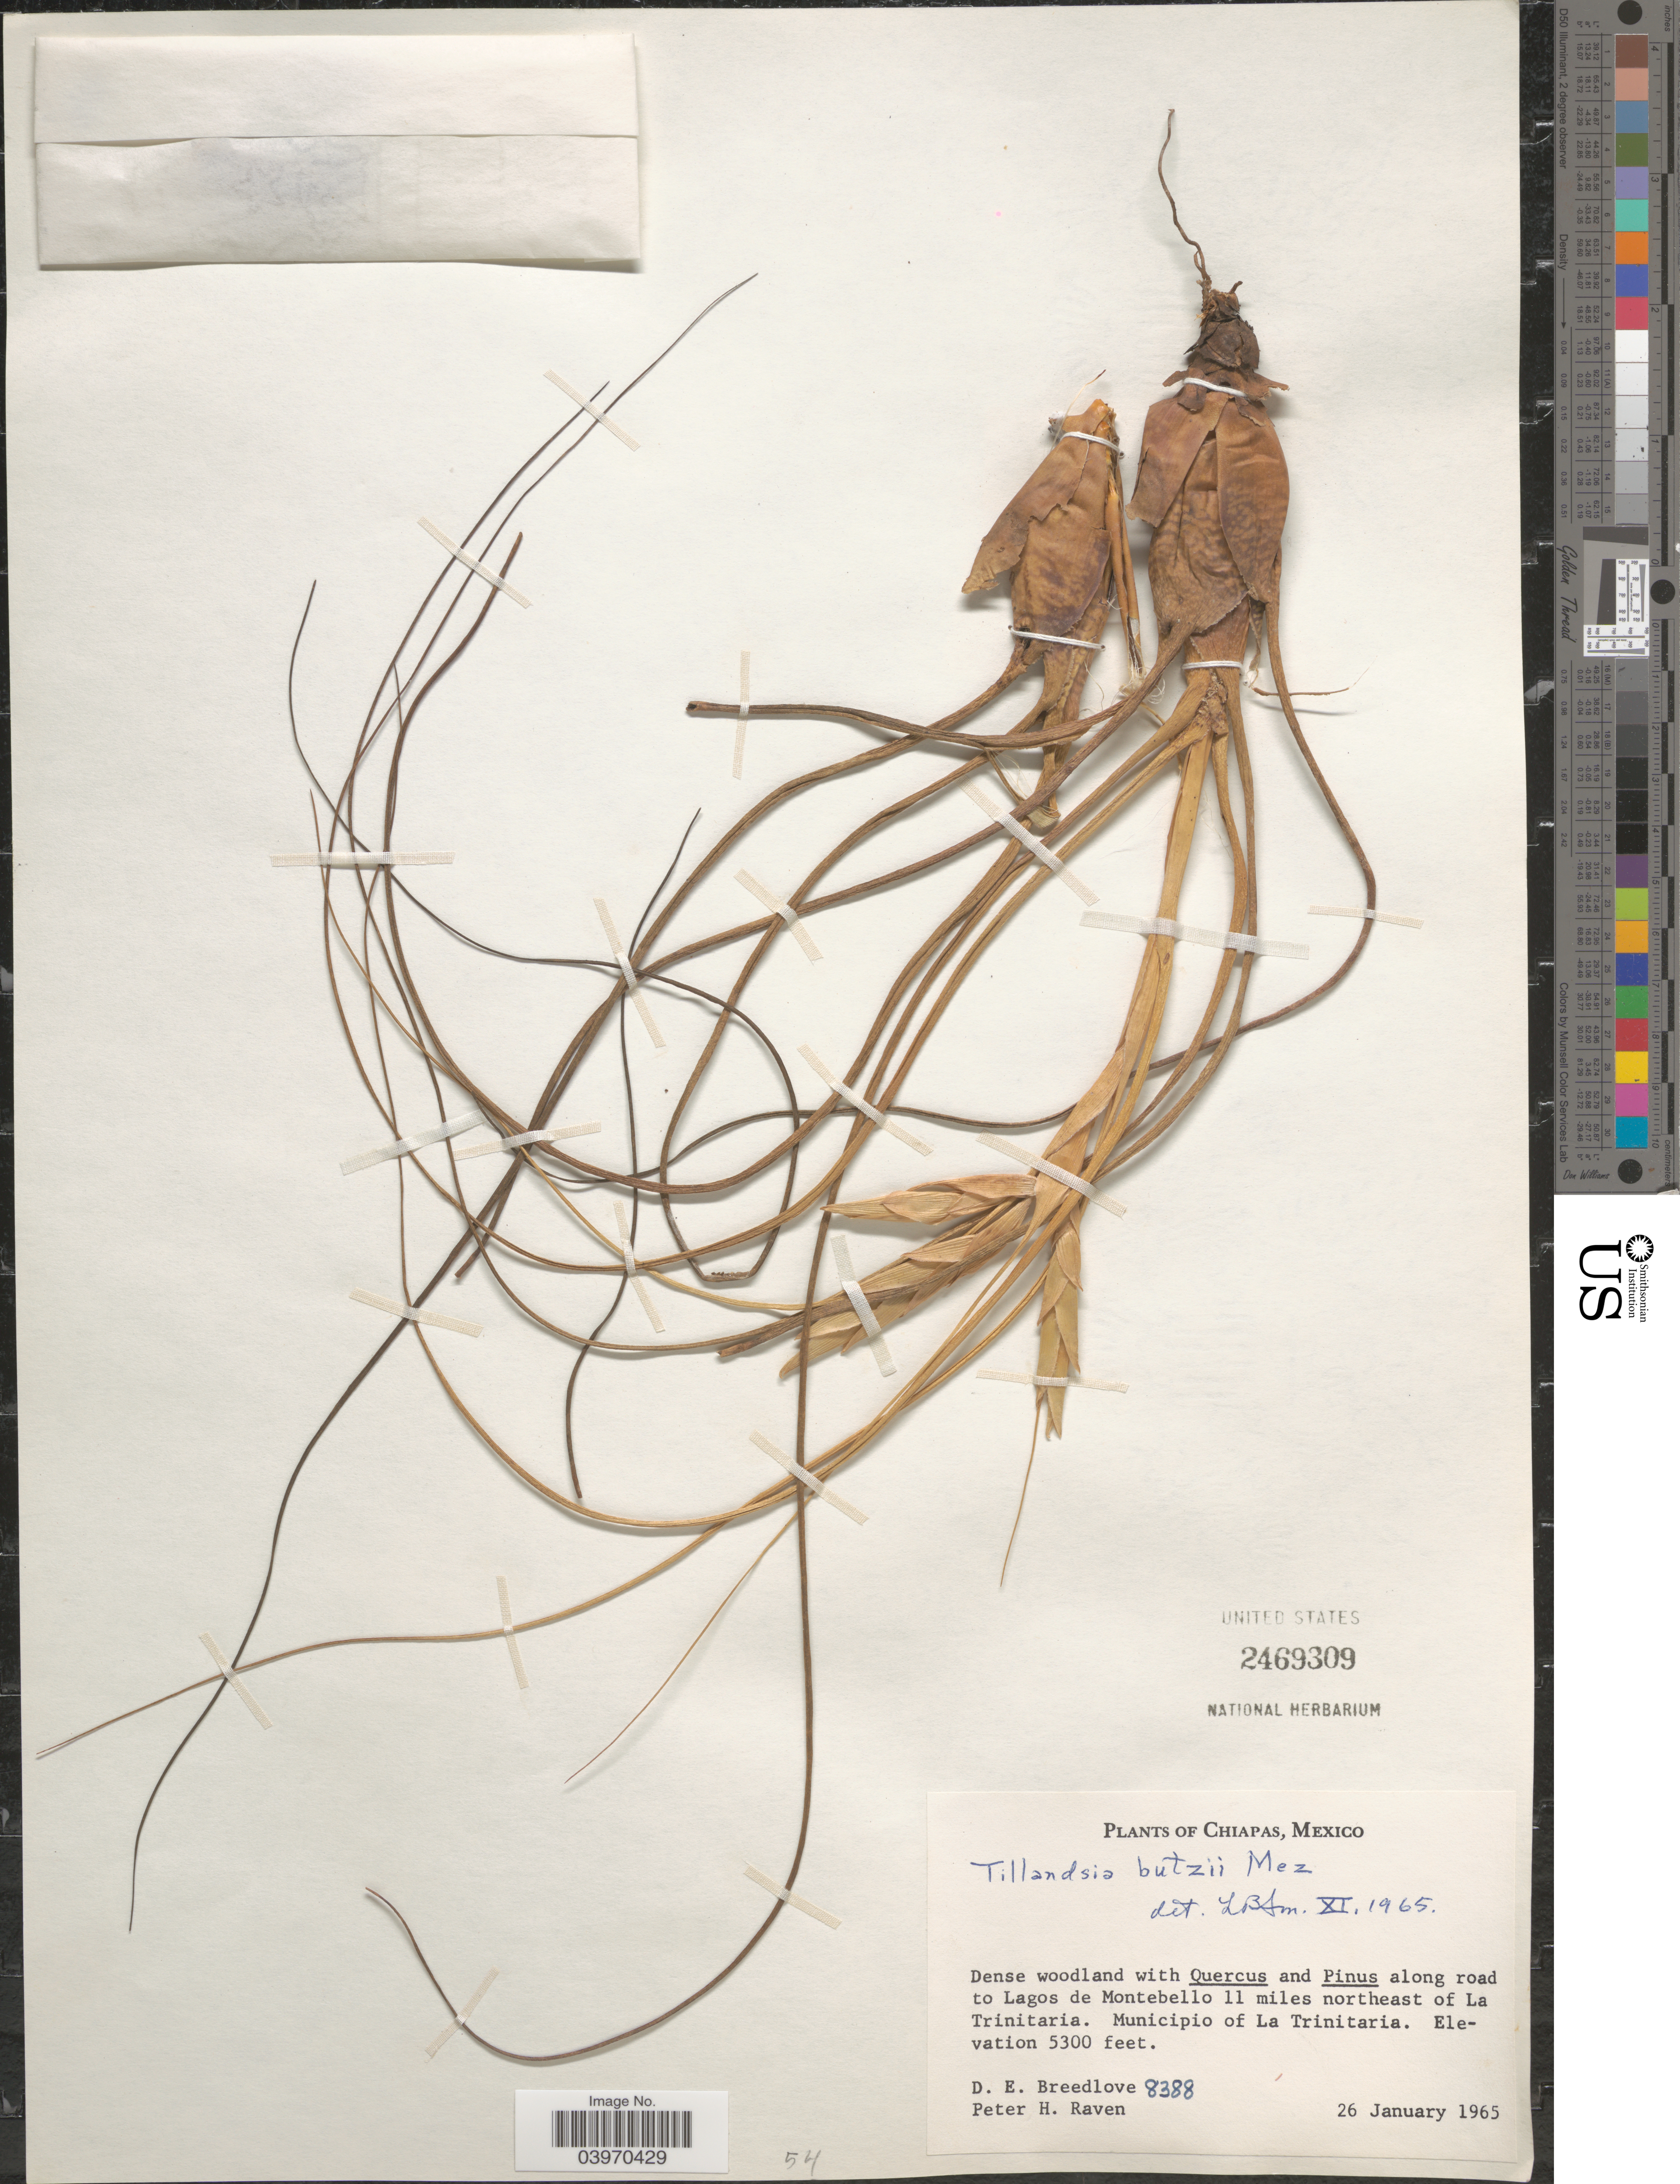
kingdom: Plantae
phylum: Tracheophyta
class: Liliopsida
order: Poales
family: Bromeliaceae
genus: Tillandsia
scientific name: Tillandsia butzii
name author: Mez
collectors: D. E. Breedlove & P. Raven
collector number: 8388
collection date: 1965-01-26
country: Mexico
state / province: Chiapas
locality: Along road to Lagos de Montebello 11 miles northeast of La Trinitaria. Municipio of La Trinitaria.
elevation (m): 1615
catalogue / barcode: US 2469309